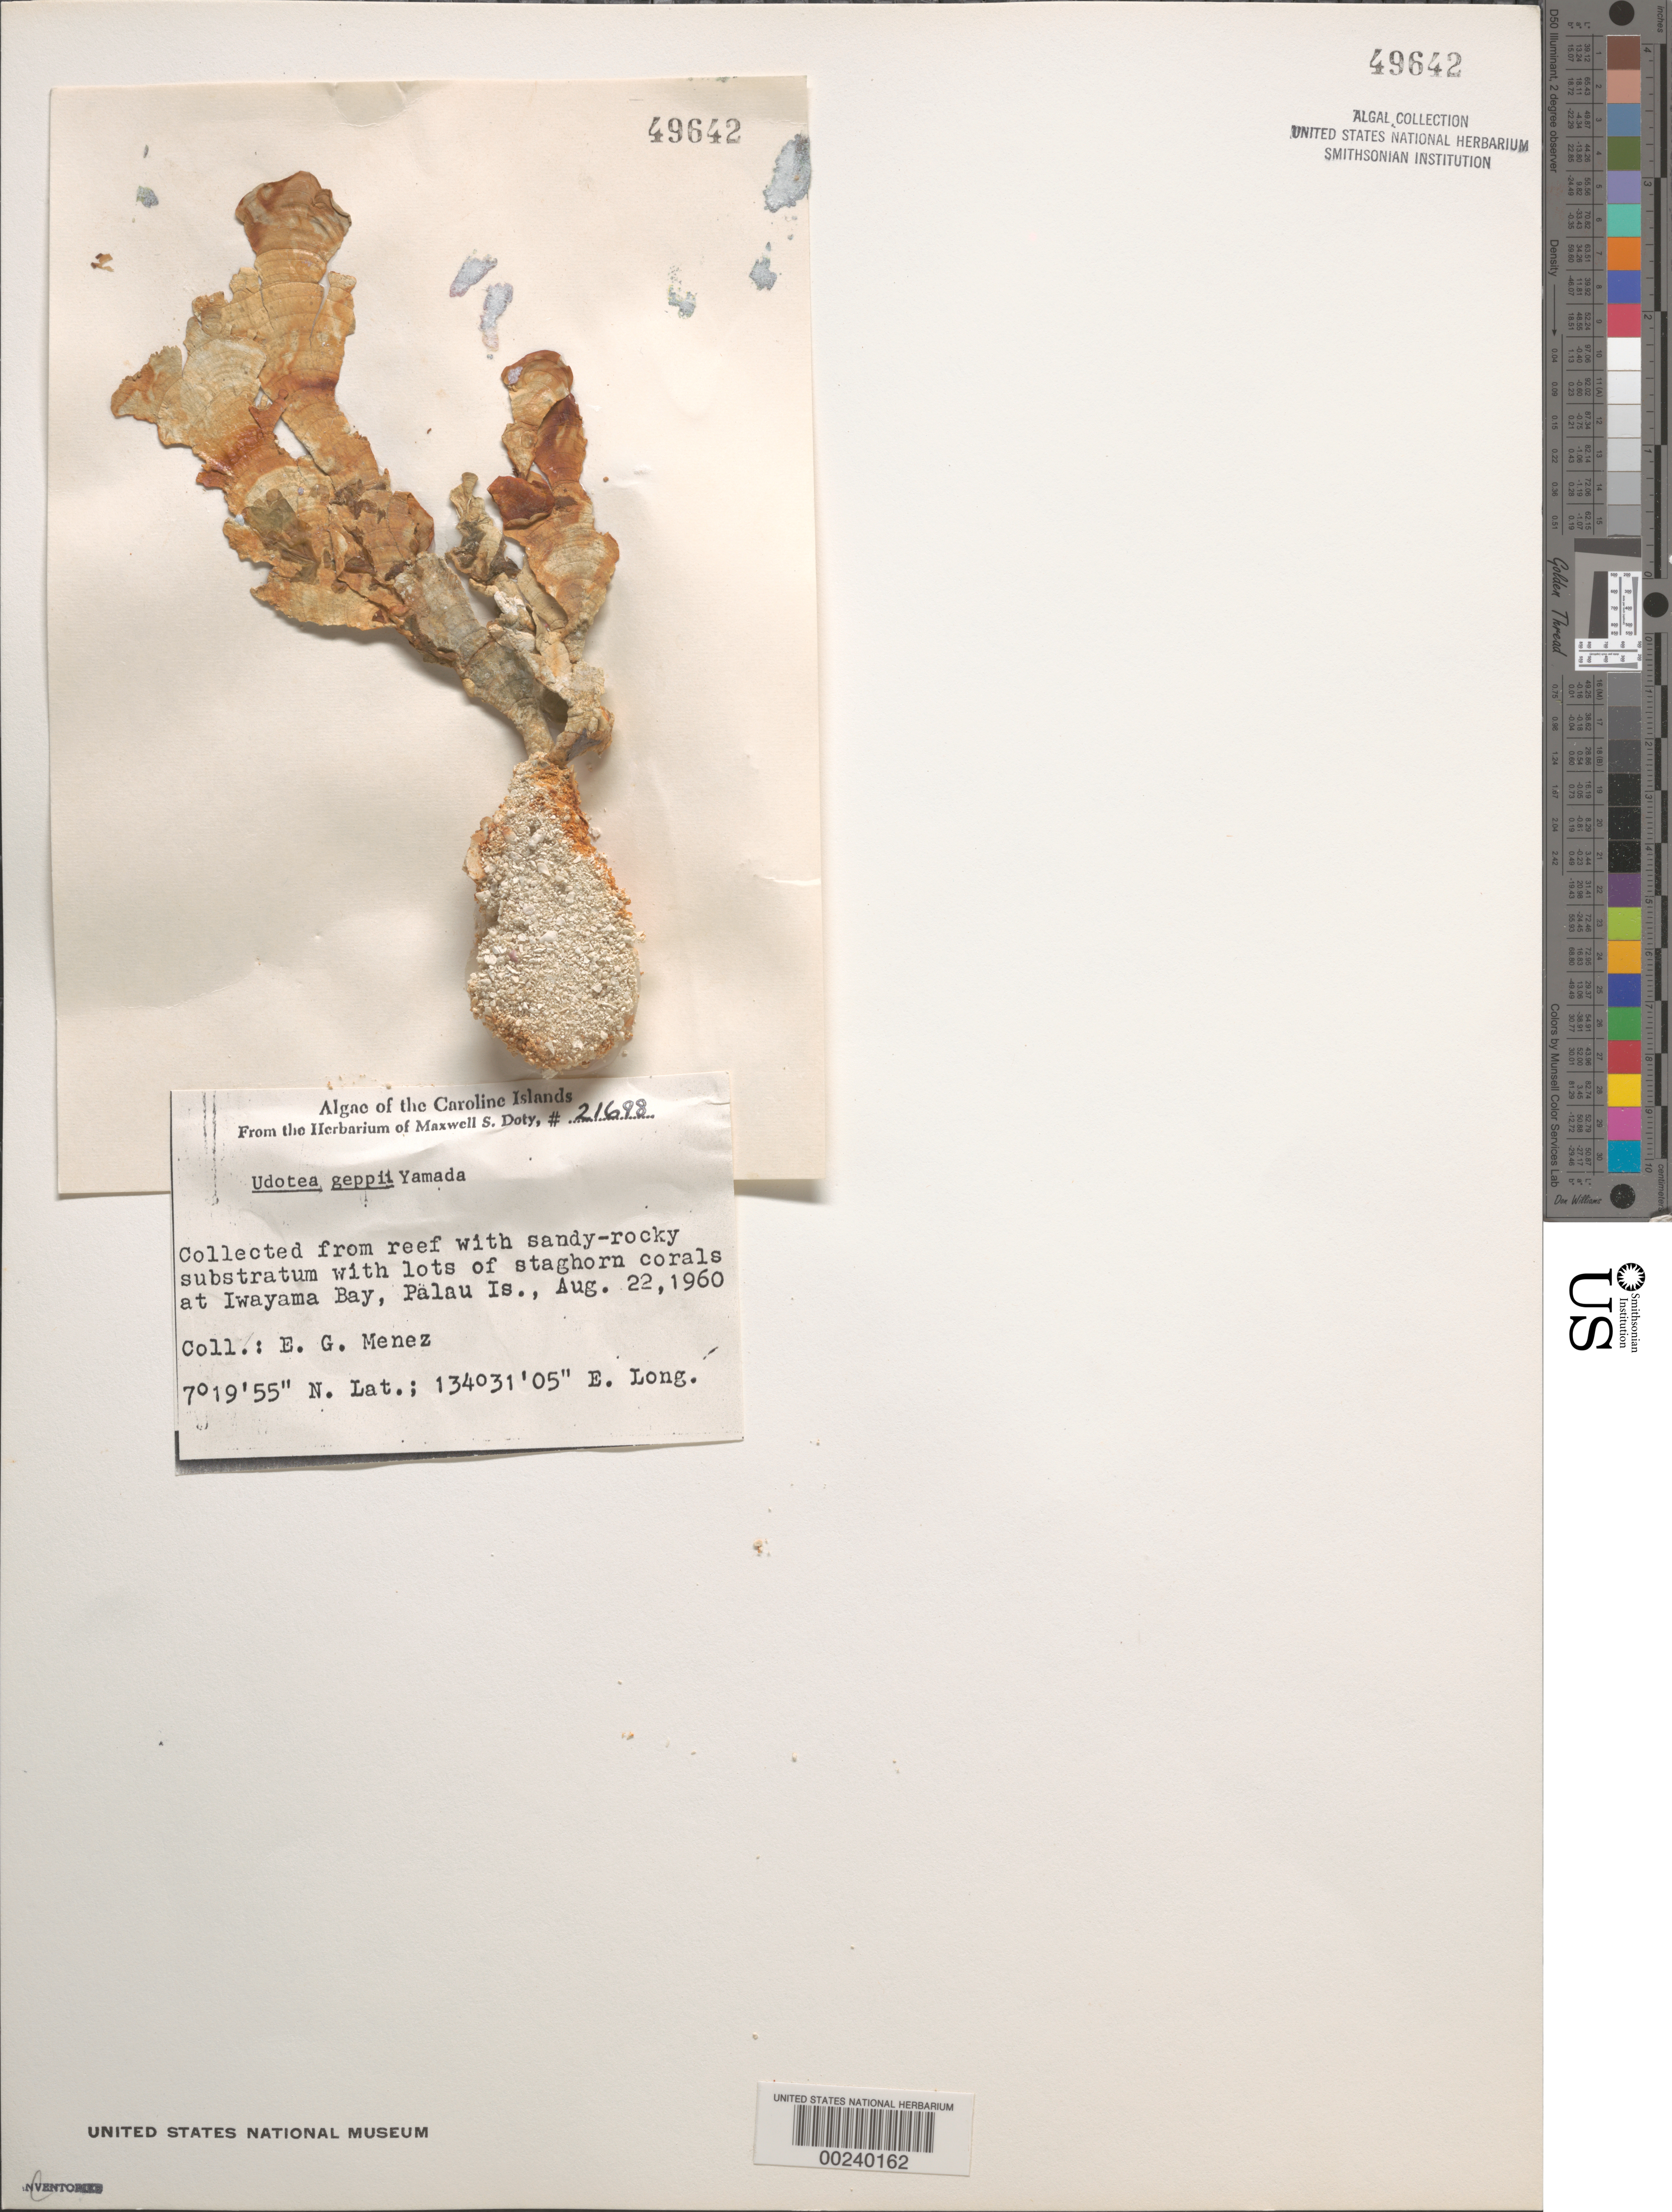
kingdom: Plantae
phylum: Chlorophyta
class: Ulvophyceae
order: Bryopsidales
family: Udoteaceae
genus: Udotea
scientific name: Udotea geppii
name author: A. Gepp & E. Gepp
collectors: Meñez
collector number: MSD 21698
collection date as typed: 22 Aug 1960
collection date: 1960-08-22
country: Palau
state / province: Koror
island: Oreor (Koror)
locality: Iwayama Bay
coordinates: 7 19' 55" N, 134 31' 05" E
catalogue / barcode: US 49642